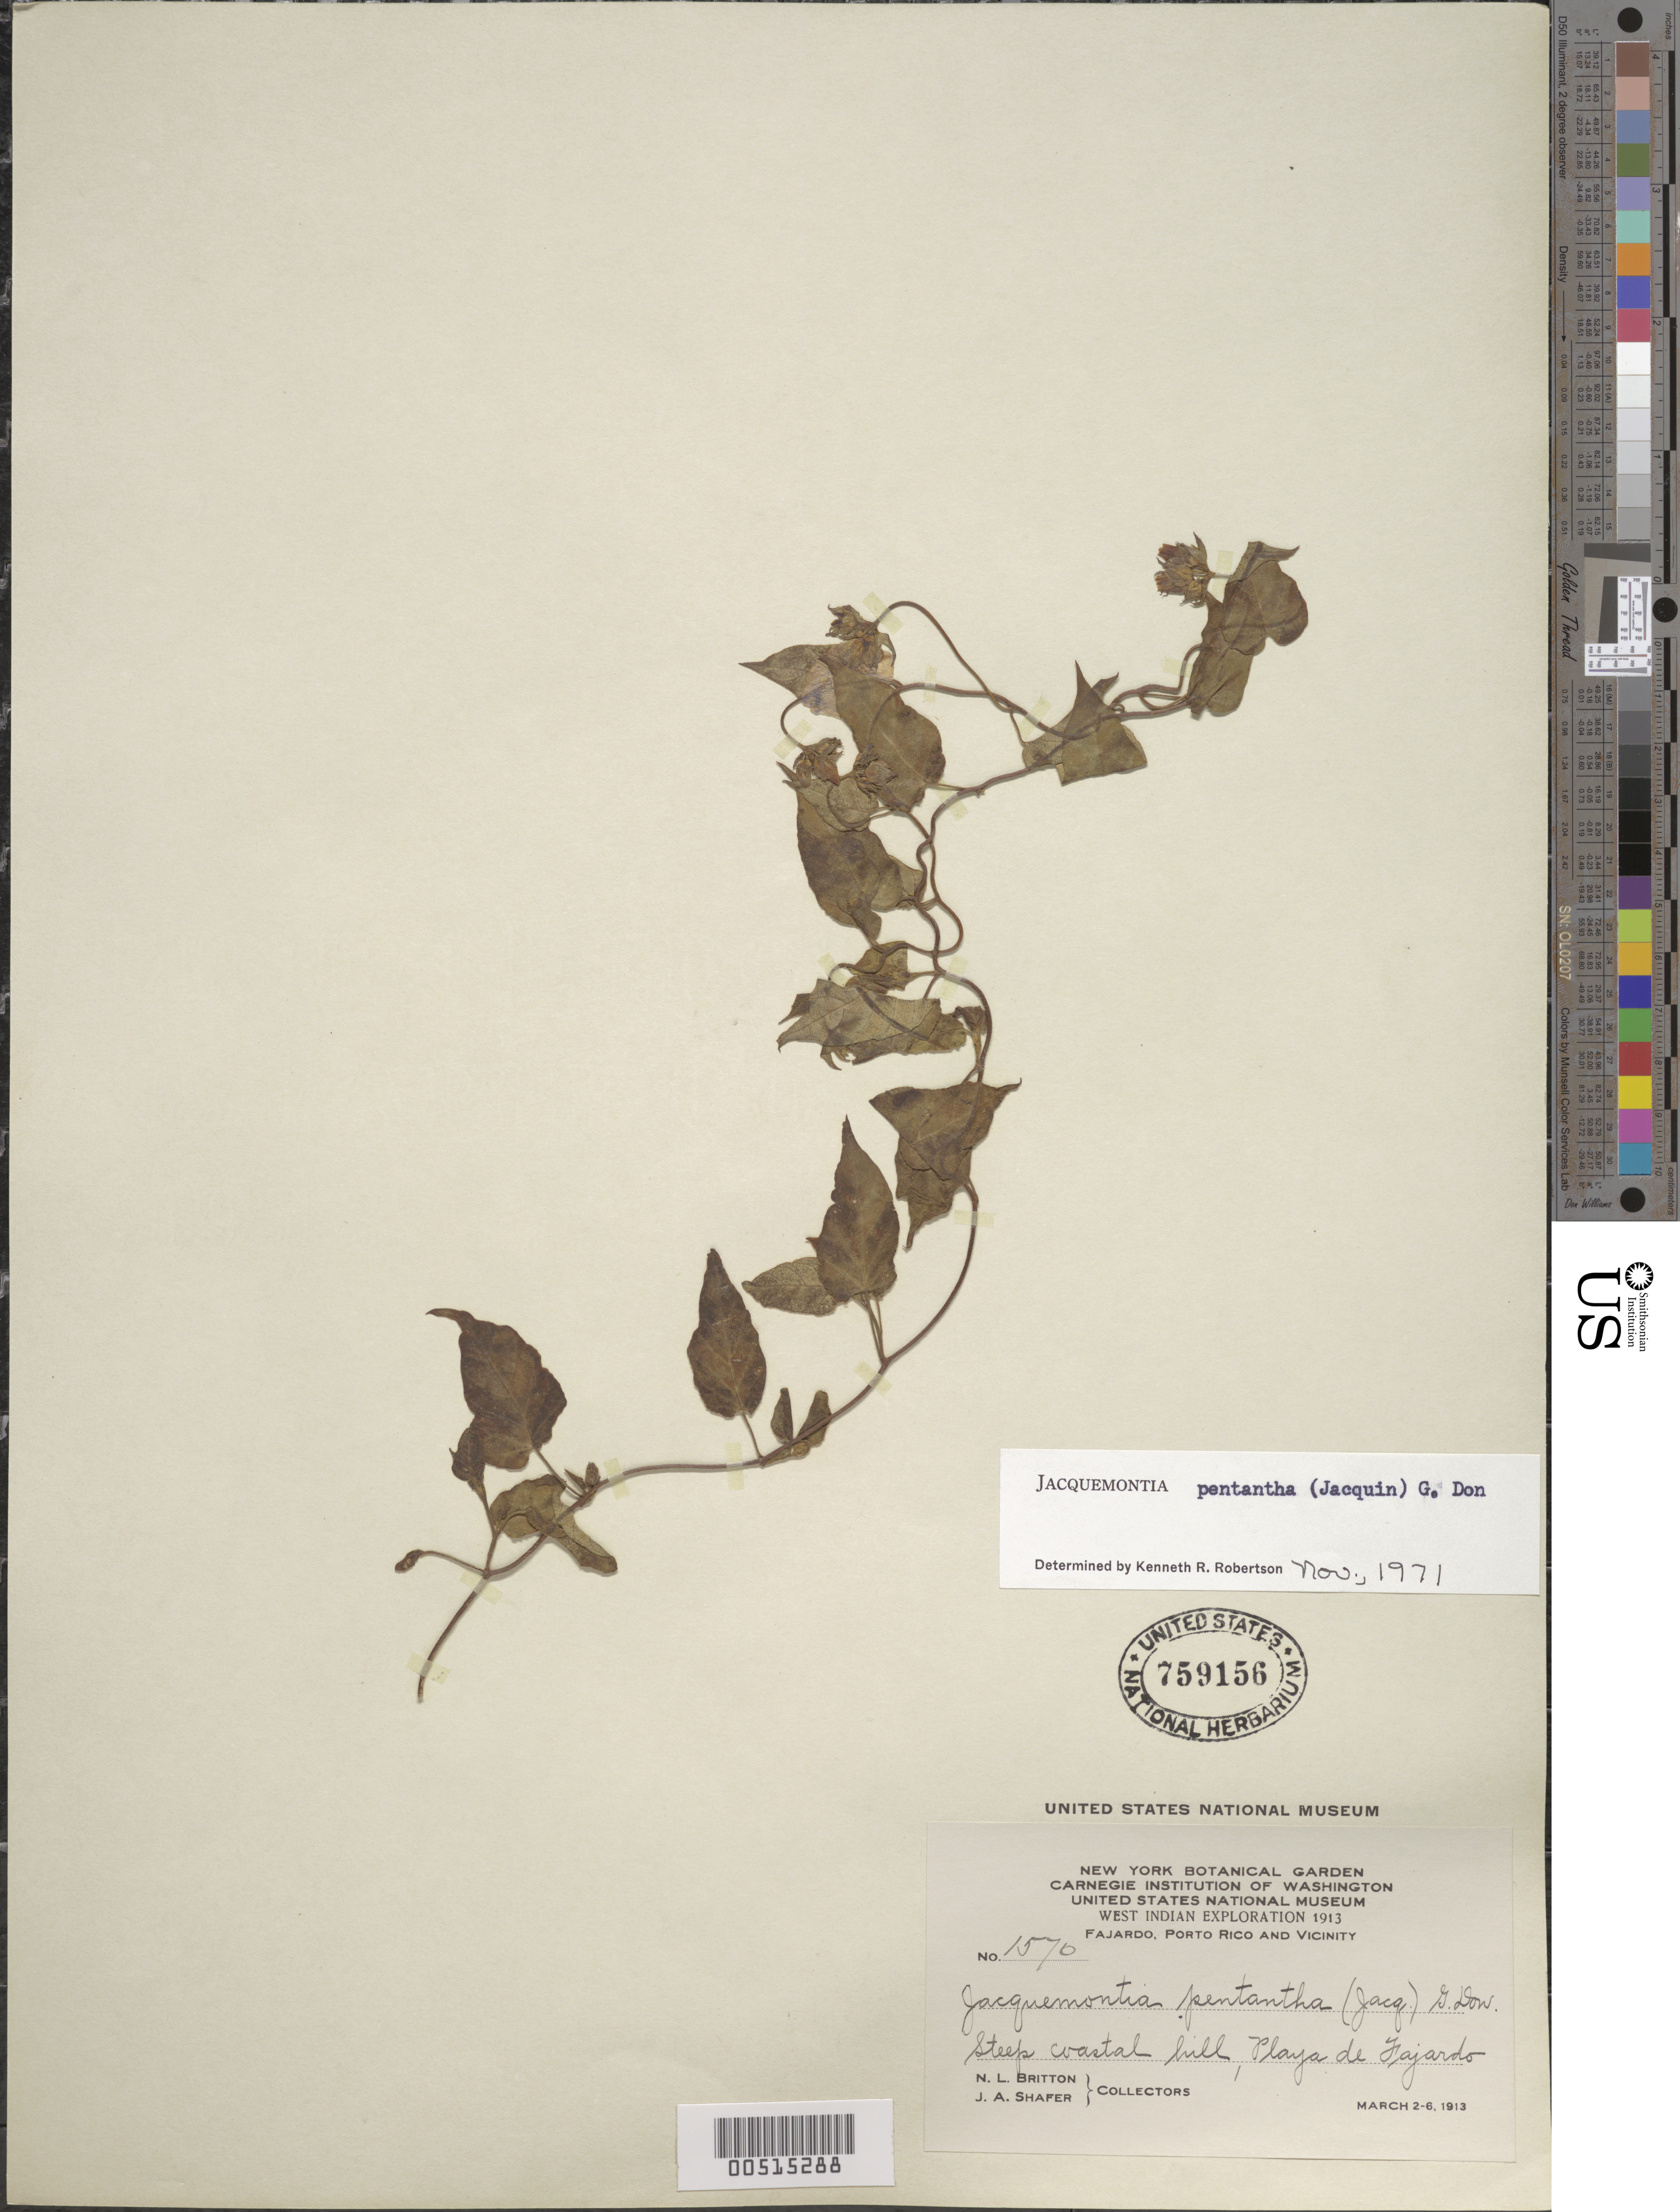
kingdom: Plantae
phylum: Tracheophyta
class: Magnoliopsida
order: Solanales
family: Convolvulaceae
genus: Jacquemontia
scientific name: Jacquemontia pentanthos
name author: (Jacq.) G. Don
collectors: N. Britton & J. A. Shafer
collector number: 1570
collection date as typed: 02 Mar 1913 to 06 Mar 1913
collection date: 1913-03-02/1913-03-06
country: Puerto Rico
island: Greater Antilles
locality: Playa de Fajado. Steep coastal hill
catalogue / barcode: US 759156